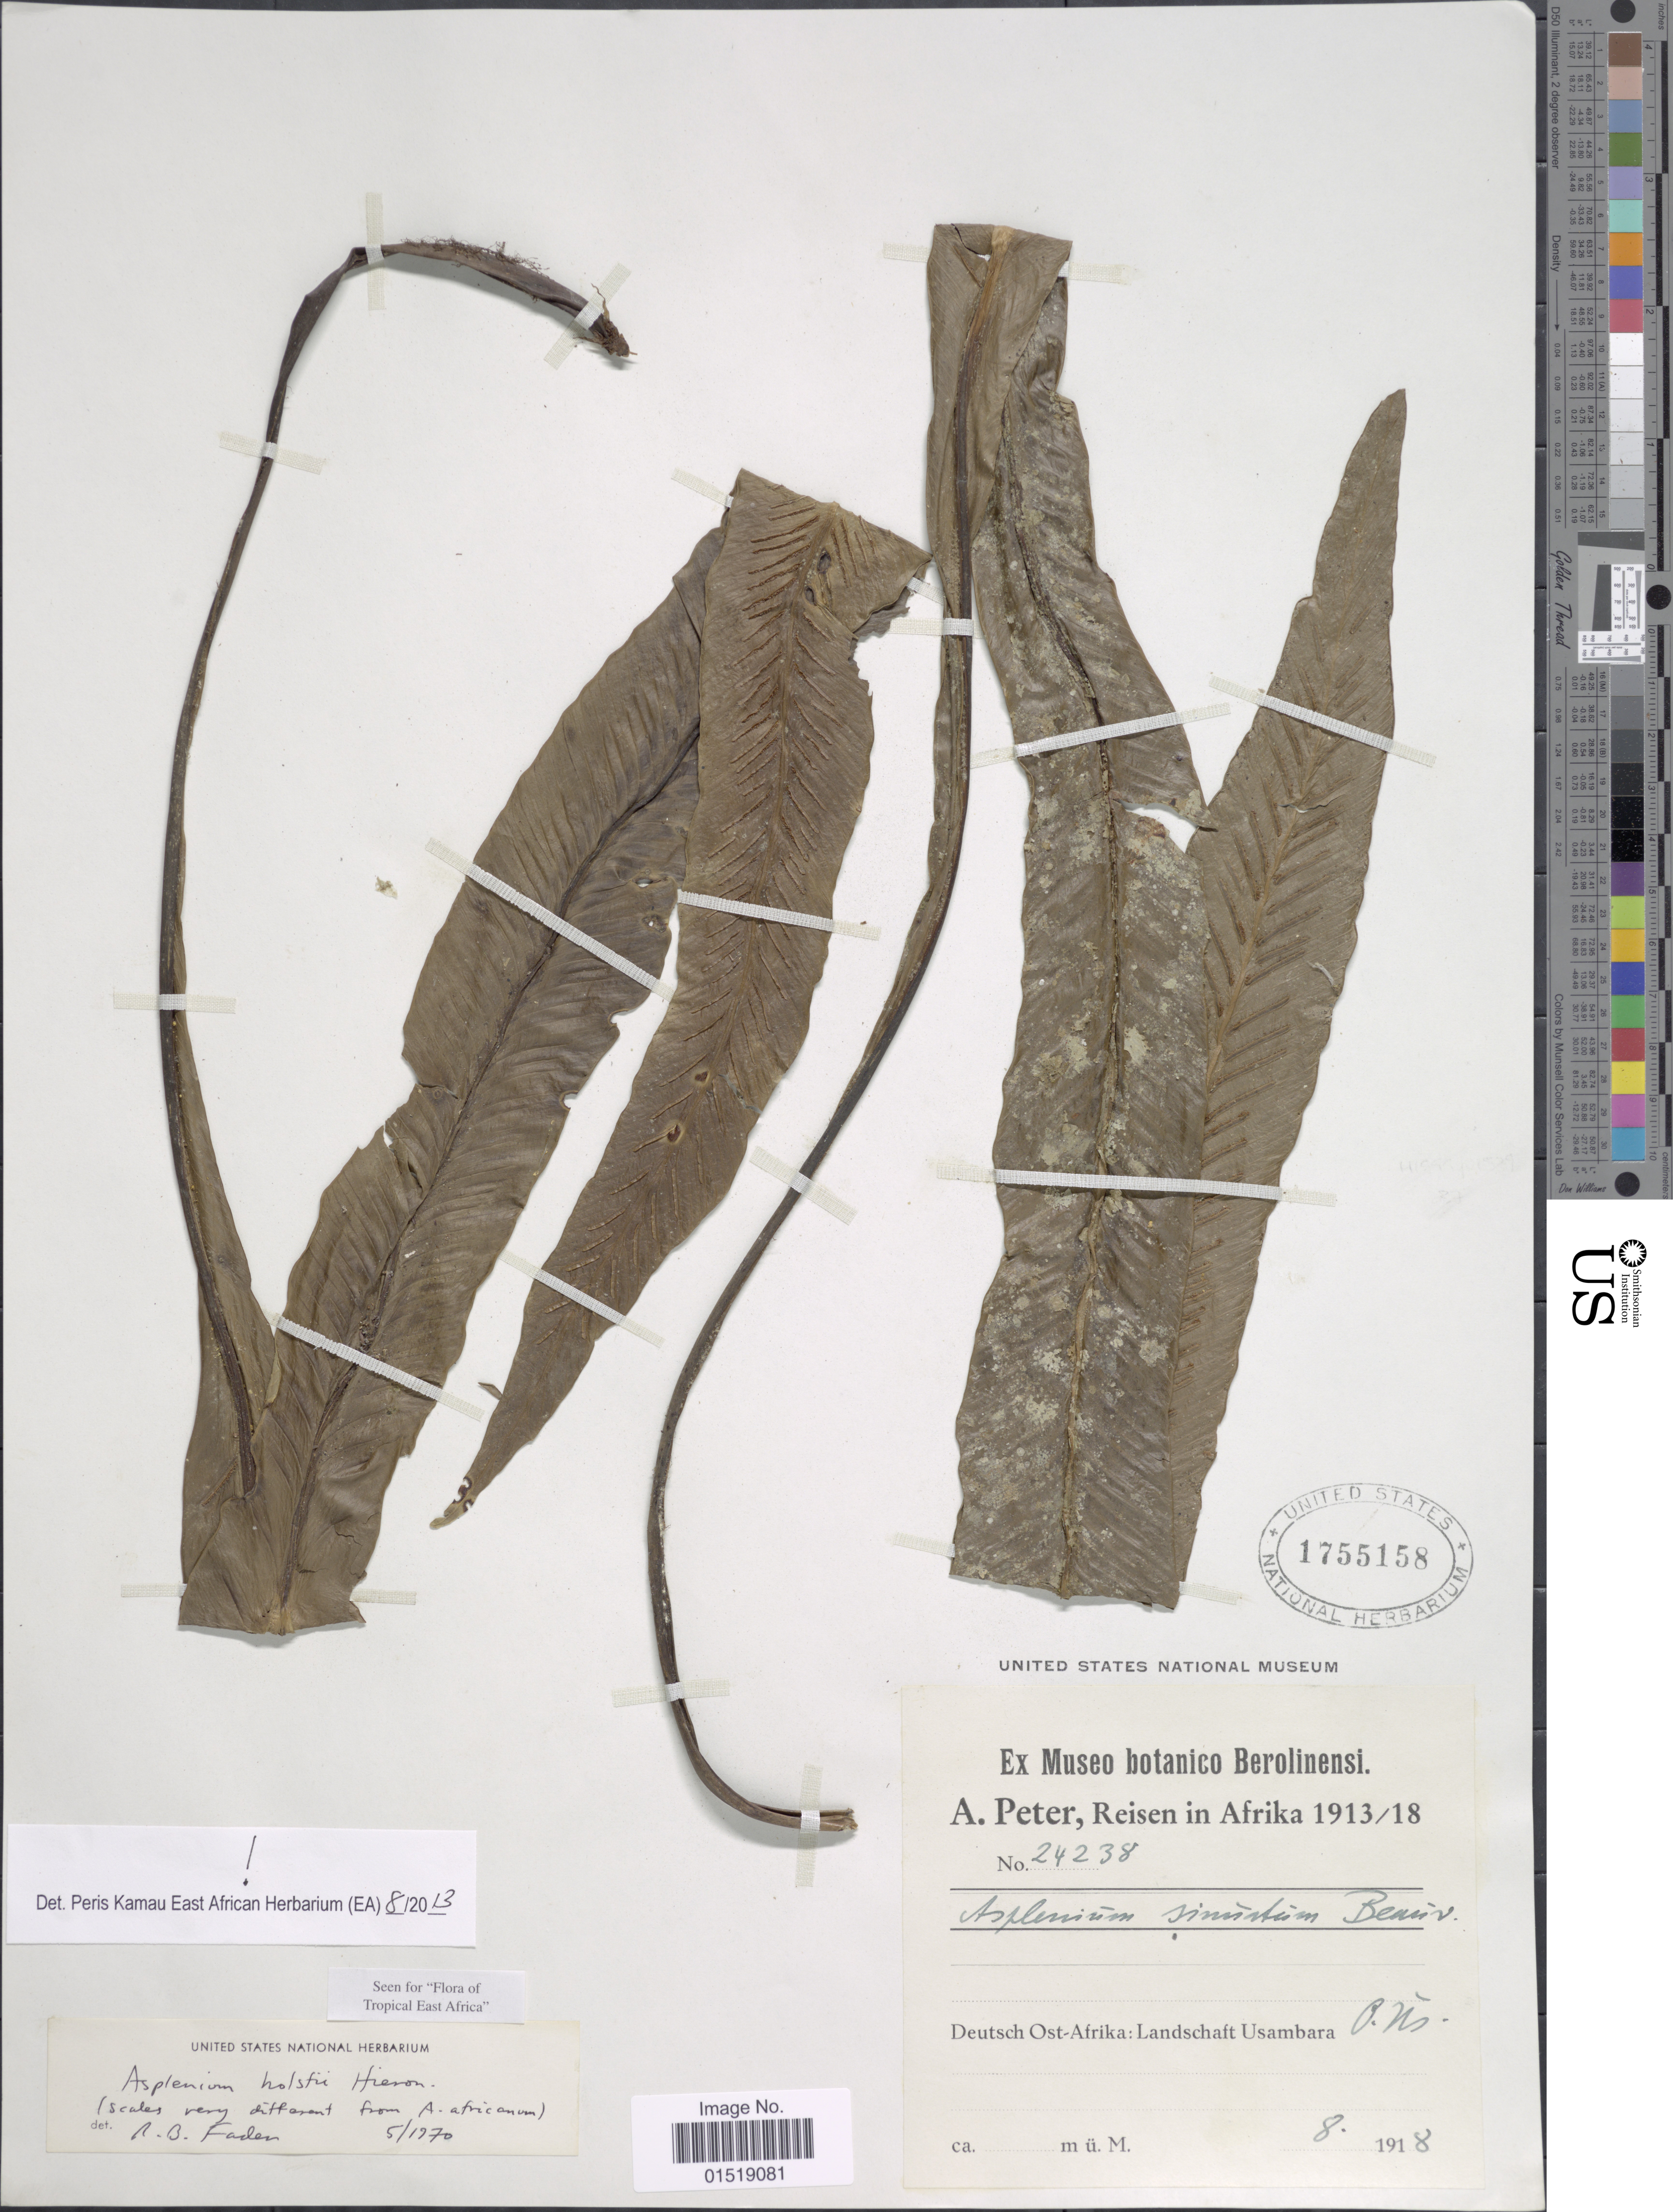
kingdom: Plantae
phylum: Tracheophyta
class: Polypodiopsida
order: Polypodiales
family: Aspleniaceae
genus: Asplenium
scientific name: Asplenium holstii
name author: Hieron.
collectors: A. Peter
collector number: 24238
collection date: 1918-08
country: Tanzania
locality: Deutsch Ost-Afrika: Landschaft Usambara, O.Ns.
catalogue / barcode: US 1755158